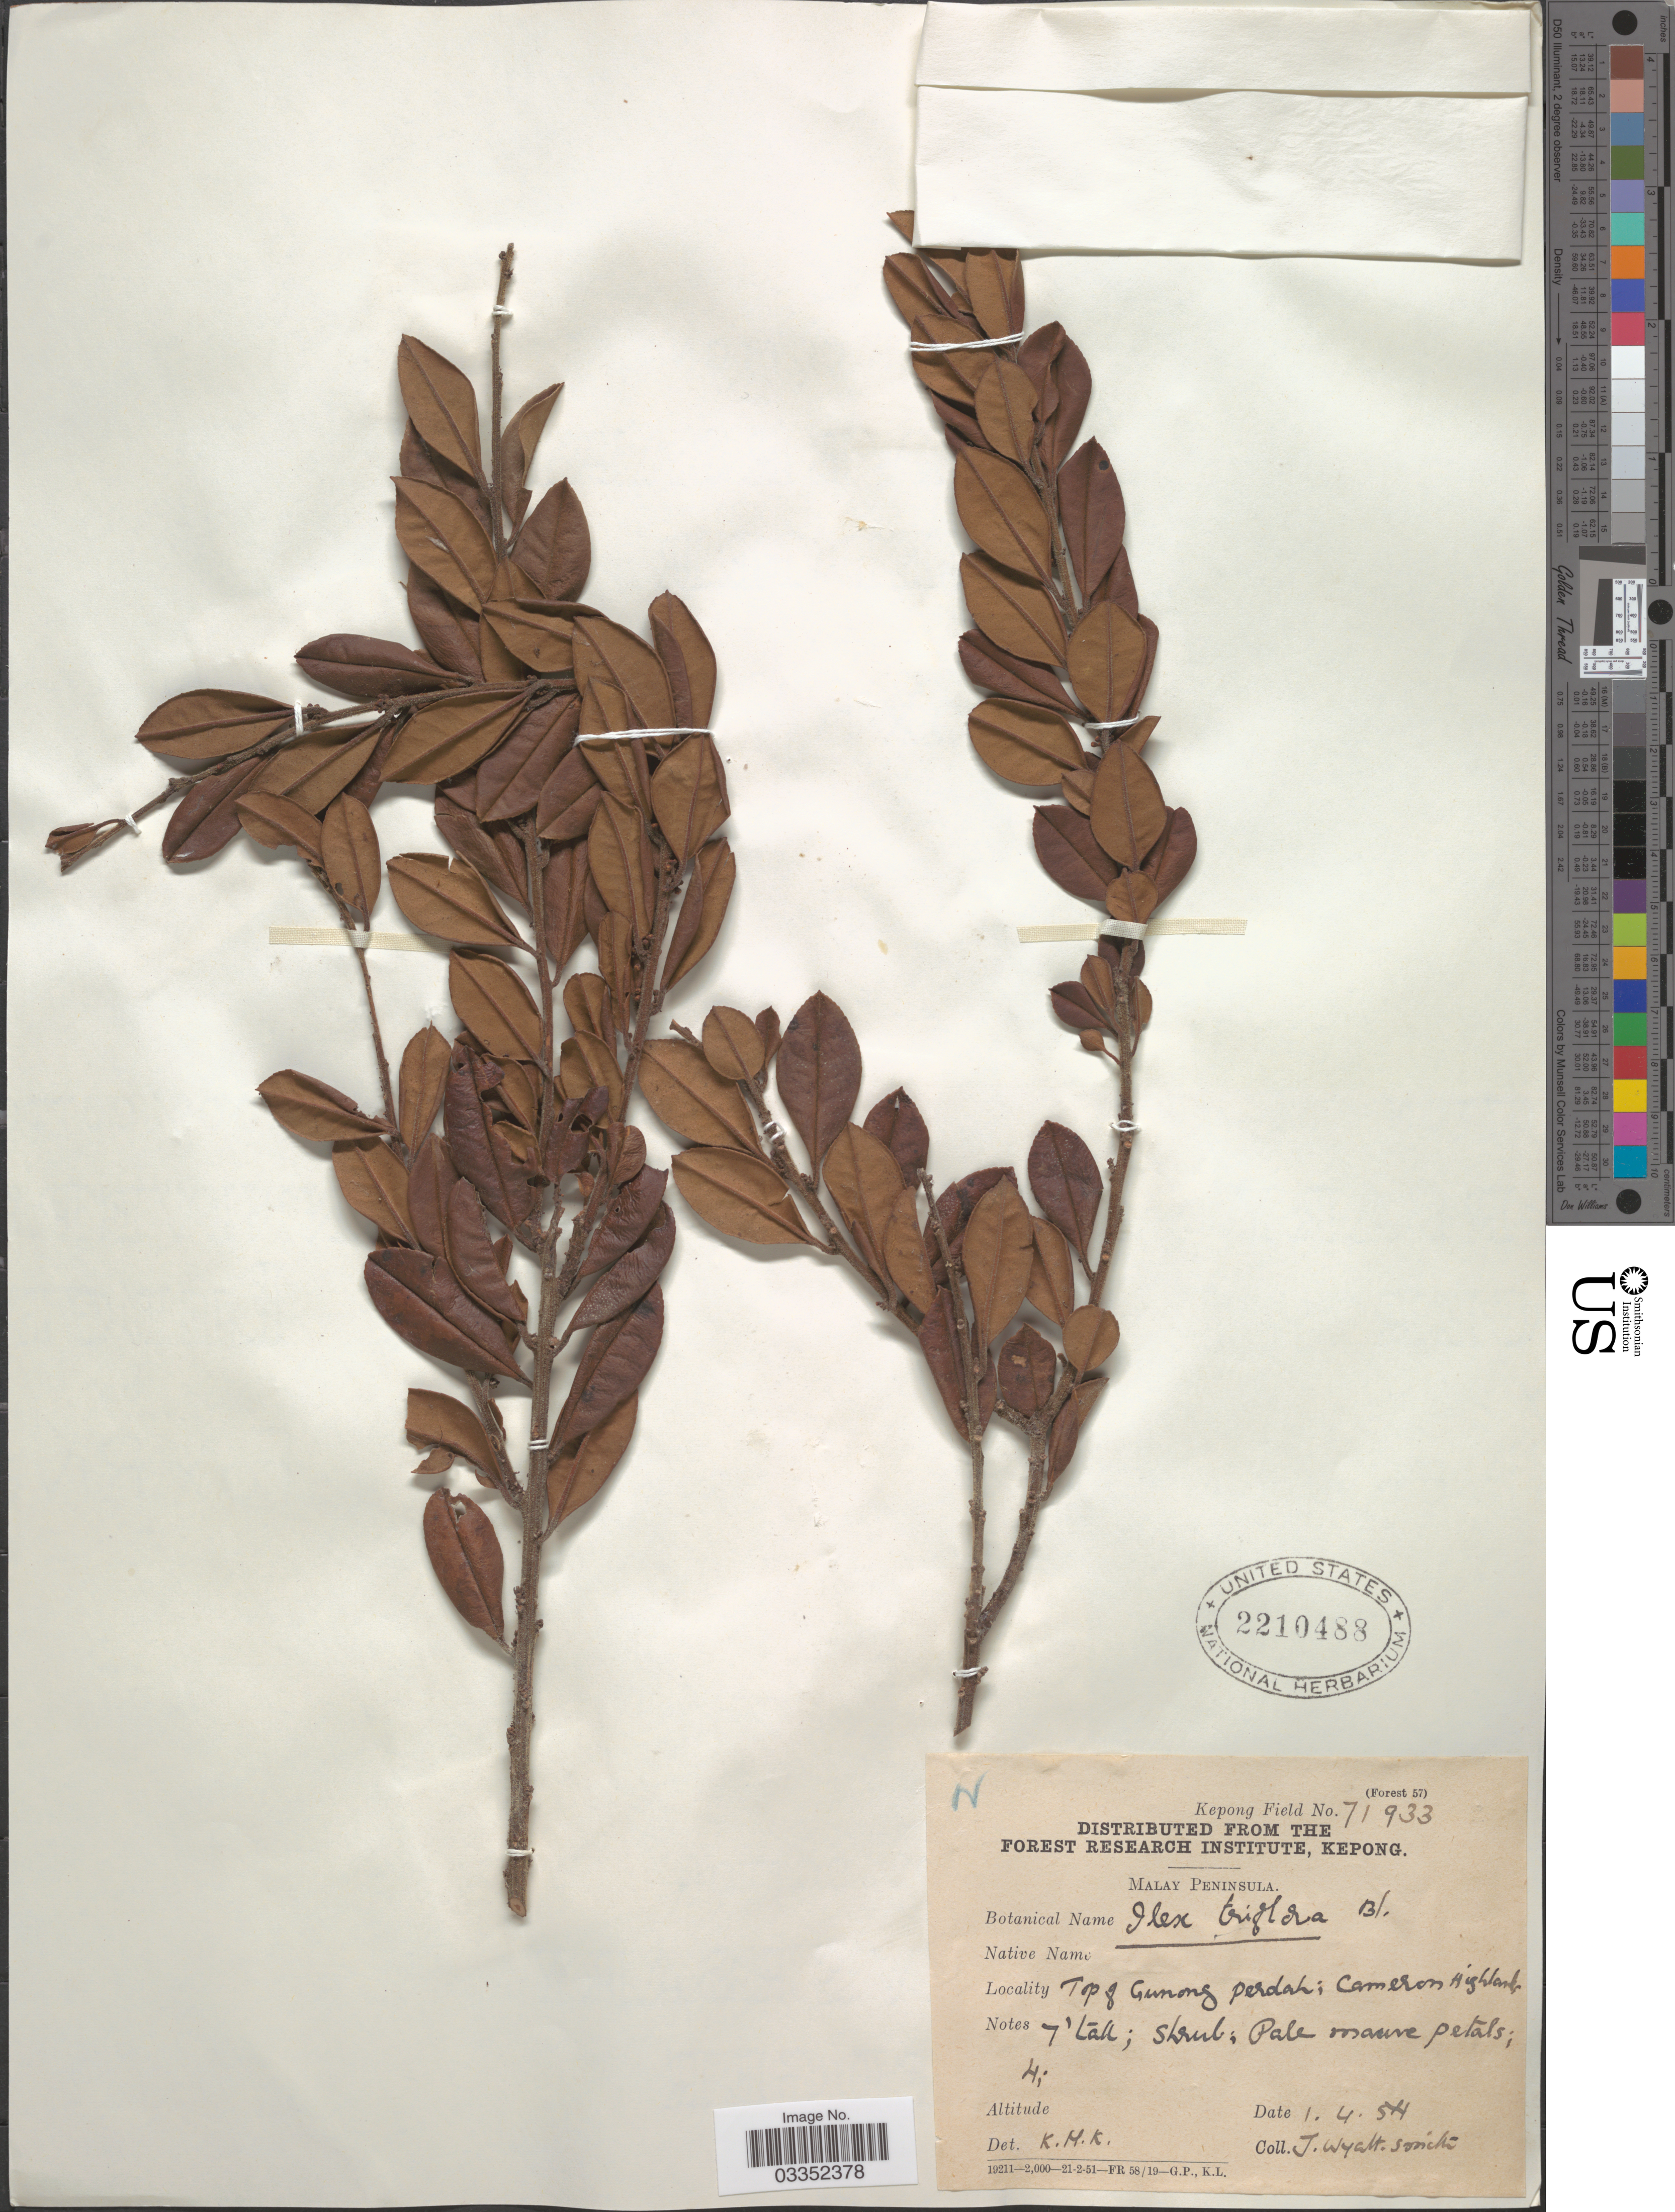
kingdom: Plantae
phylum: Tracheophyta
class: Magnoliopsida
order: Aquifoliales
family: Aquifoliaceae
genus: Ilex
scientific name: Ilex triflora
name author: Blume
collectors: J. Wyatt-Smith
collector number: Kepong Field 71933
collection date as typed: Transcribed d/m/y: 1/4/54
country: Malaysia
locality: Malay Peninsula, Top of Gunong perdah: Cameron Highlands.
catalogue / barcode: US 2210488